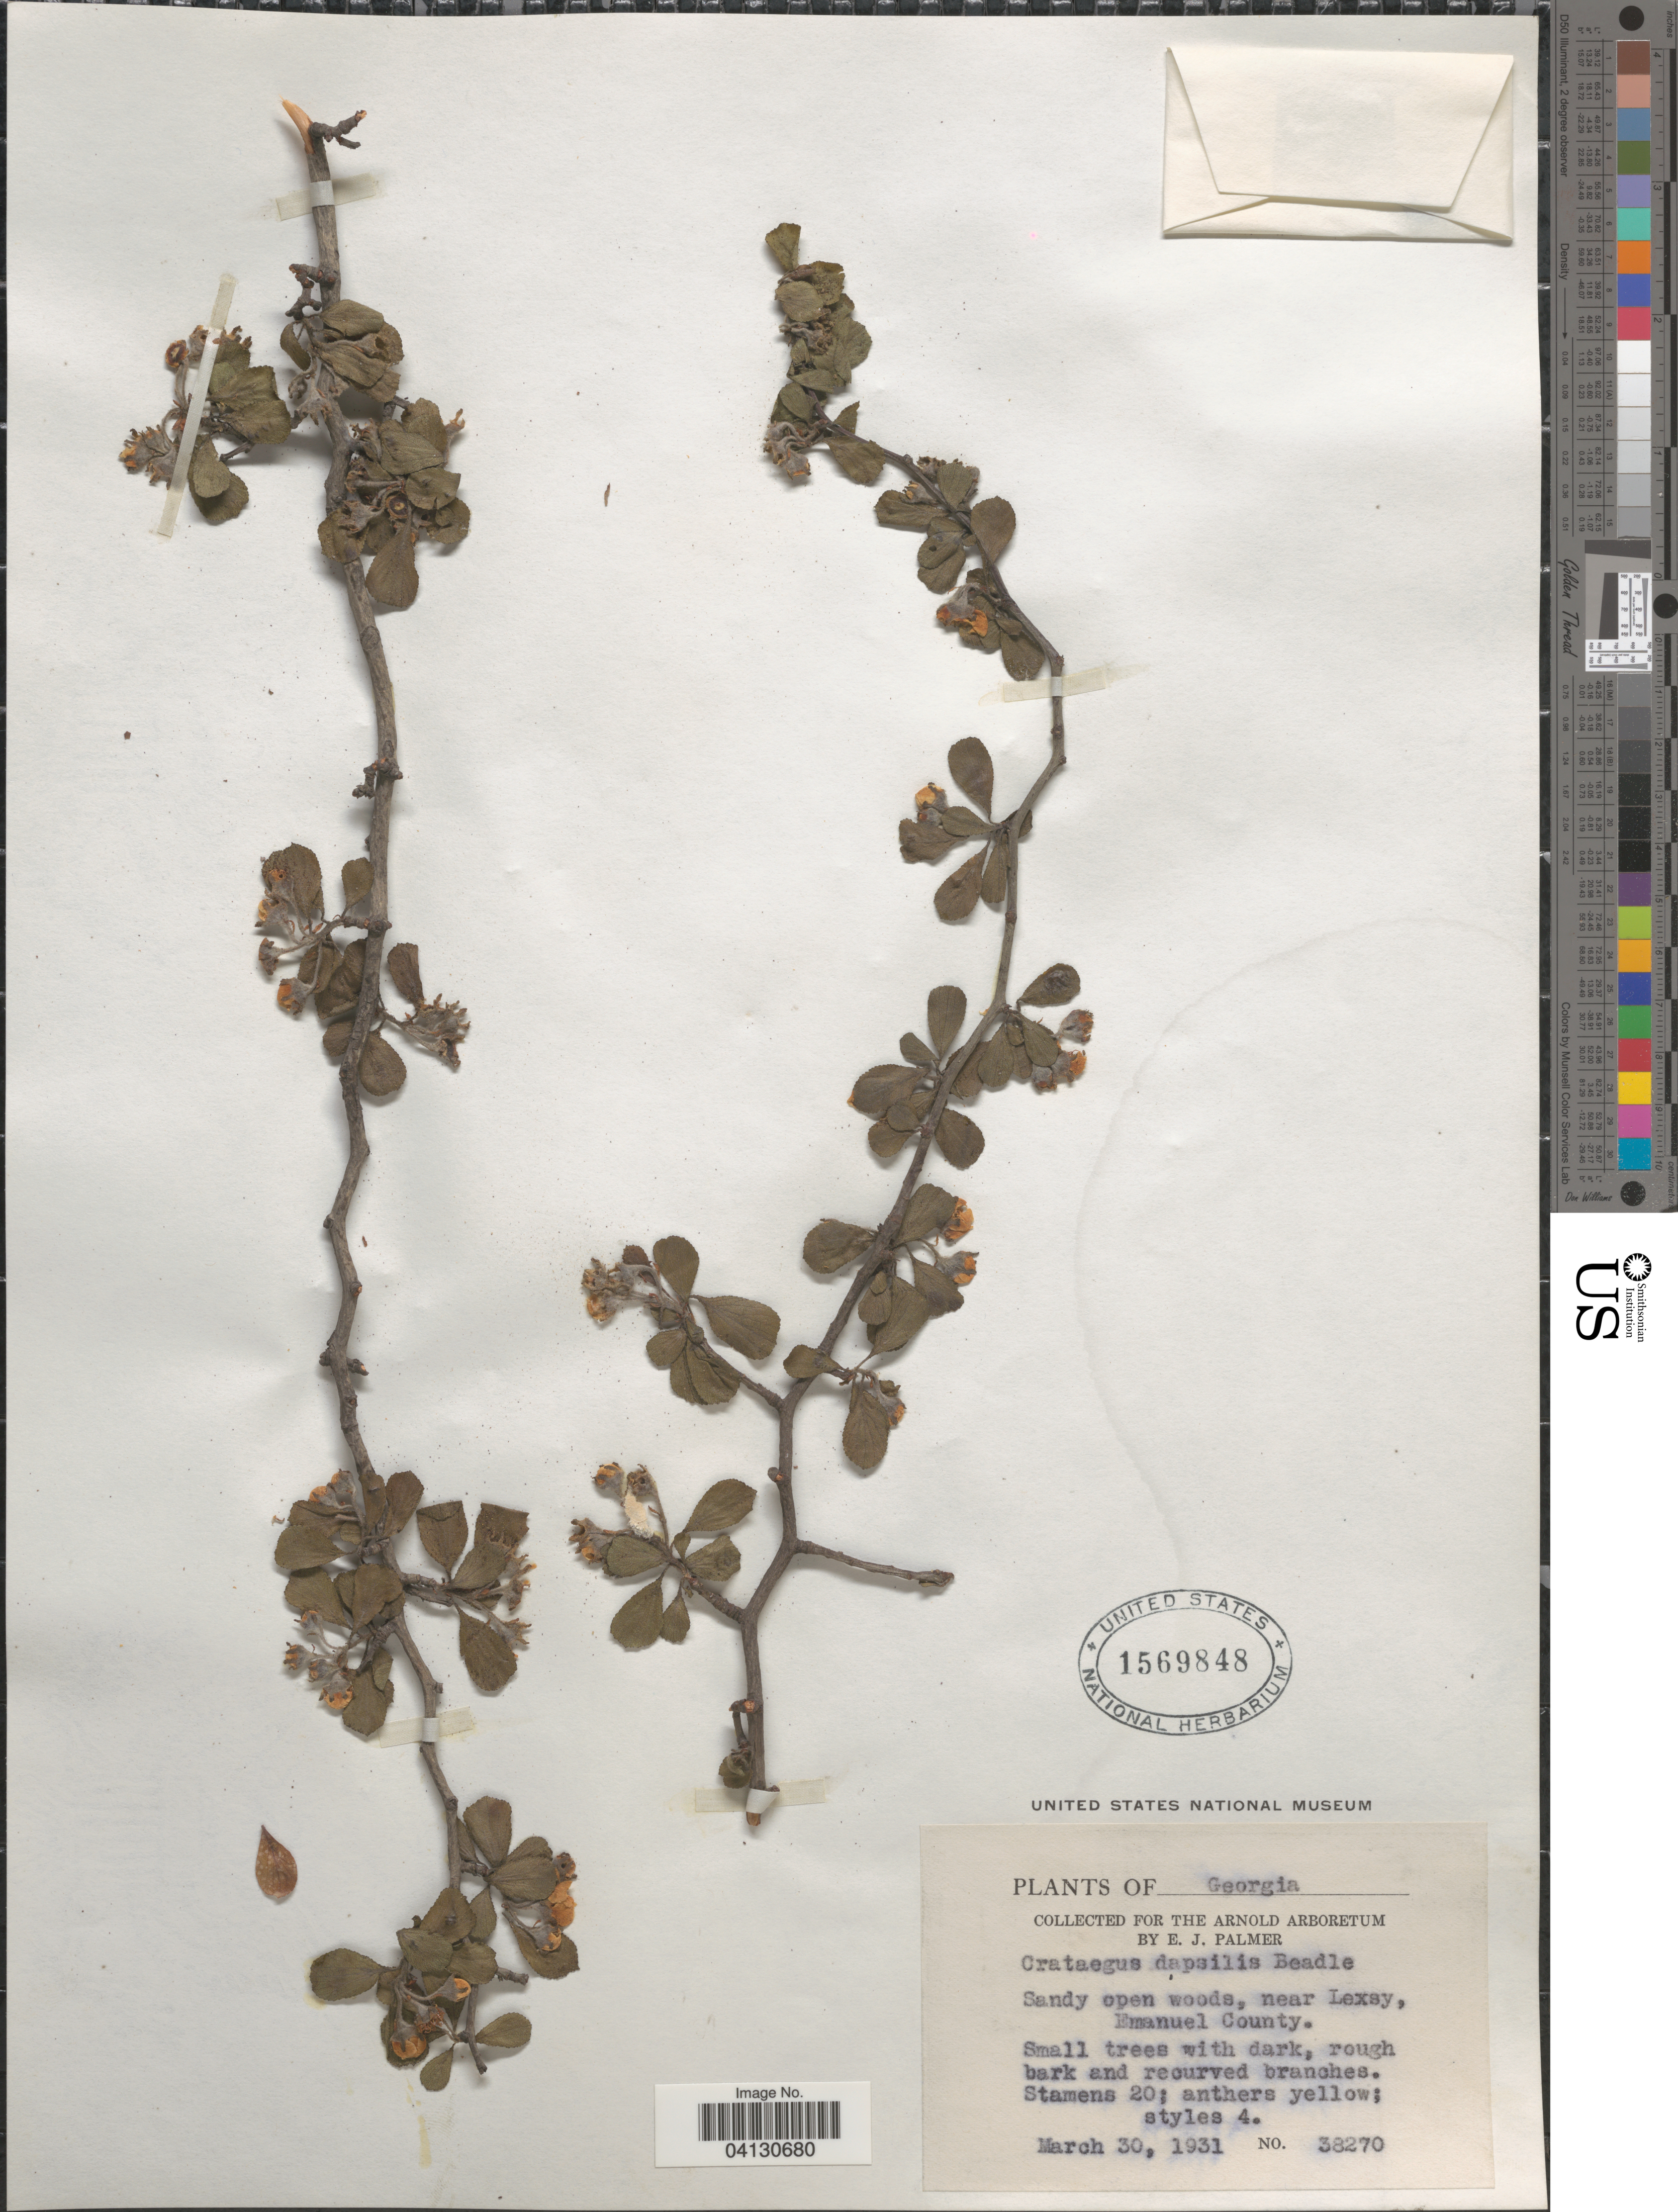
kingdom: Plantae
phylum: Tracheophyta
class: Magnoliopsida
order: Rosales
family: Rosaceae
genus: Crataegus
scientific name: Crataegus dapsilis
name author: Beadle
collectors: E. J. Palmer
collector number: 38270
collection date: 1931-03-30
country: United States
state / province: Georgia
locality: Near Lexsy, Emanuel County.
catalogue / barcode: US 1569848